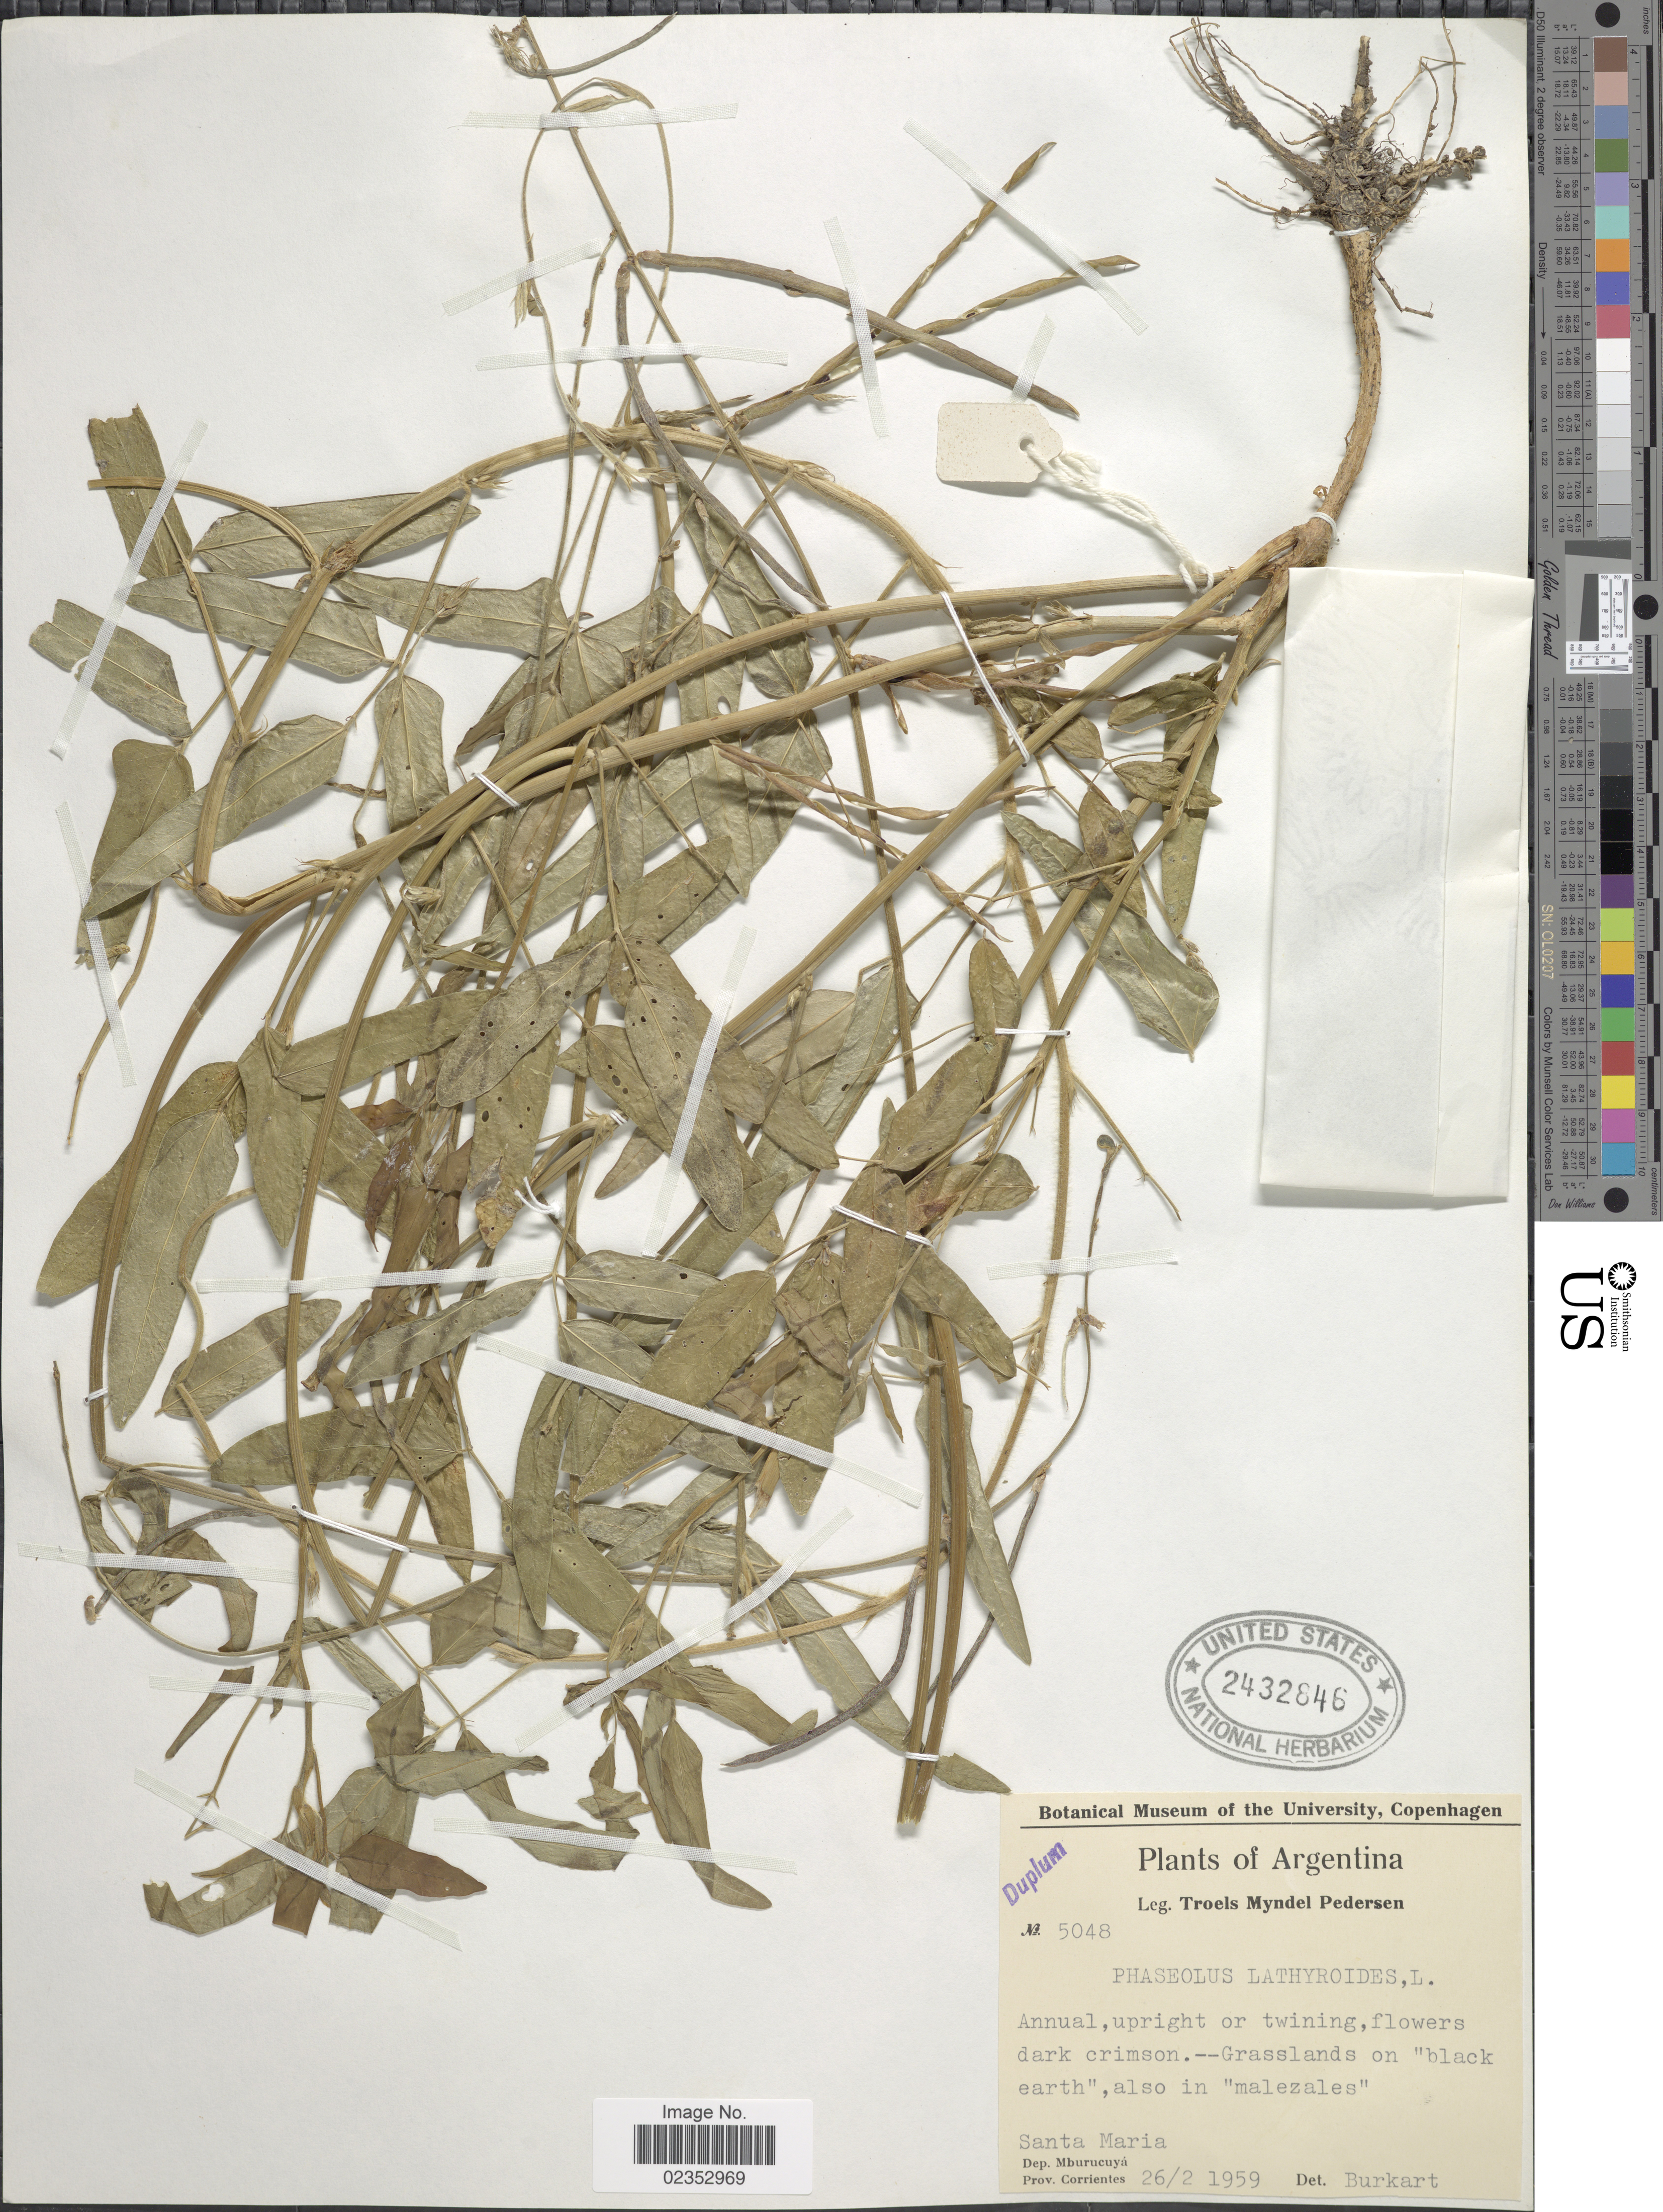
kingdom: Plantae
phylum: Tracheophyta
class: Magnoliopsida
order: Fabales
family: Fabaceae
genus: Phaseolus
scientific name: Phaseolus lathyroides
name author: L.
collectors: T. Pederson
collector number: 5048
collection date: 1959-02-26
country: Argentina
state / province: Corrientes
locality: Santa Maria, Dep. Mburucuyá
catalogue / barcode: US 2432846